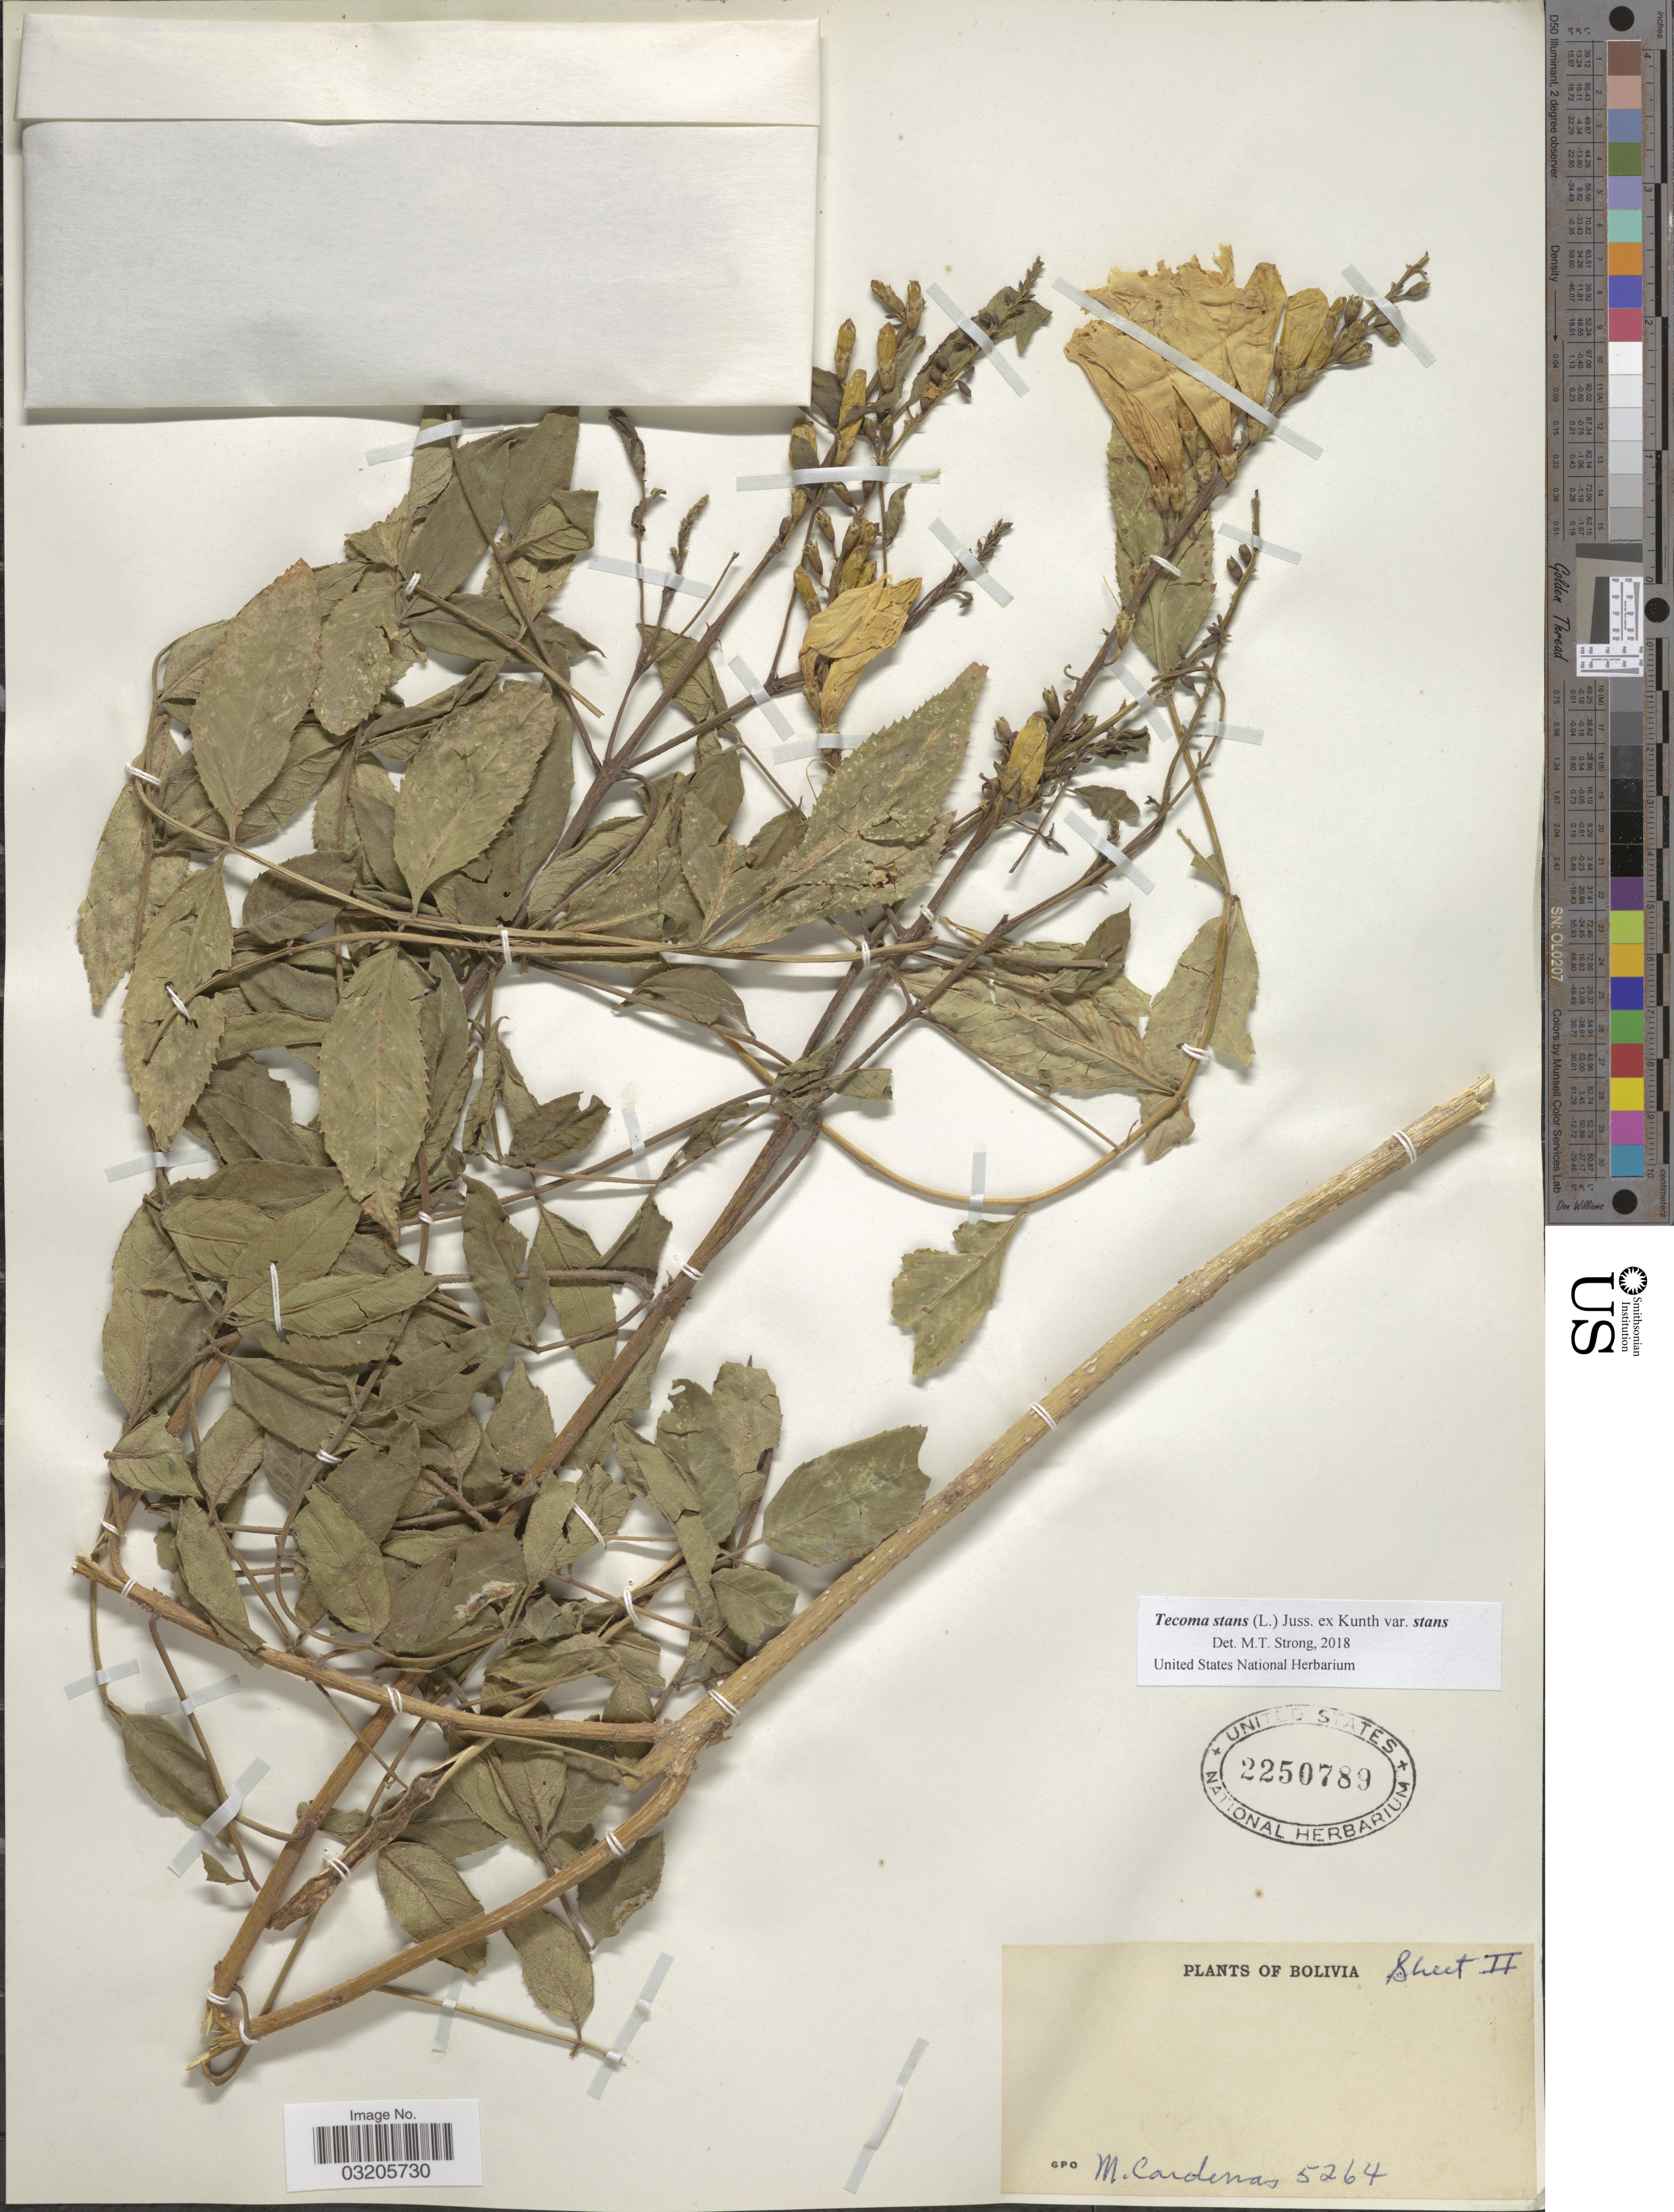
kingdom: Plantae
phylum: Tracheophyta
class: Magnoliopsida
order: Lamiales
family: Bignoniaceae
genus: Tecoma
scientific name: Tecoma stans var. stans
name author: (L.) Juss. ex Kunth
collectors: M. Cárdenas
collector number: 5264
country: Bolivia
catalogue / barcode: US 2250789